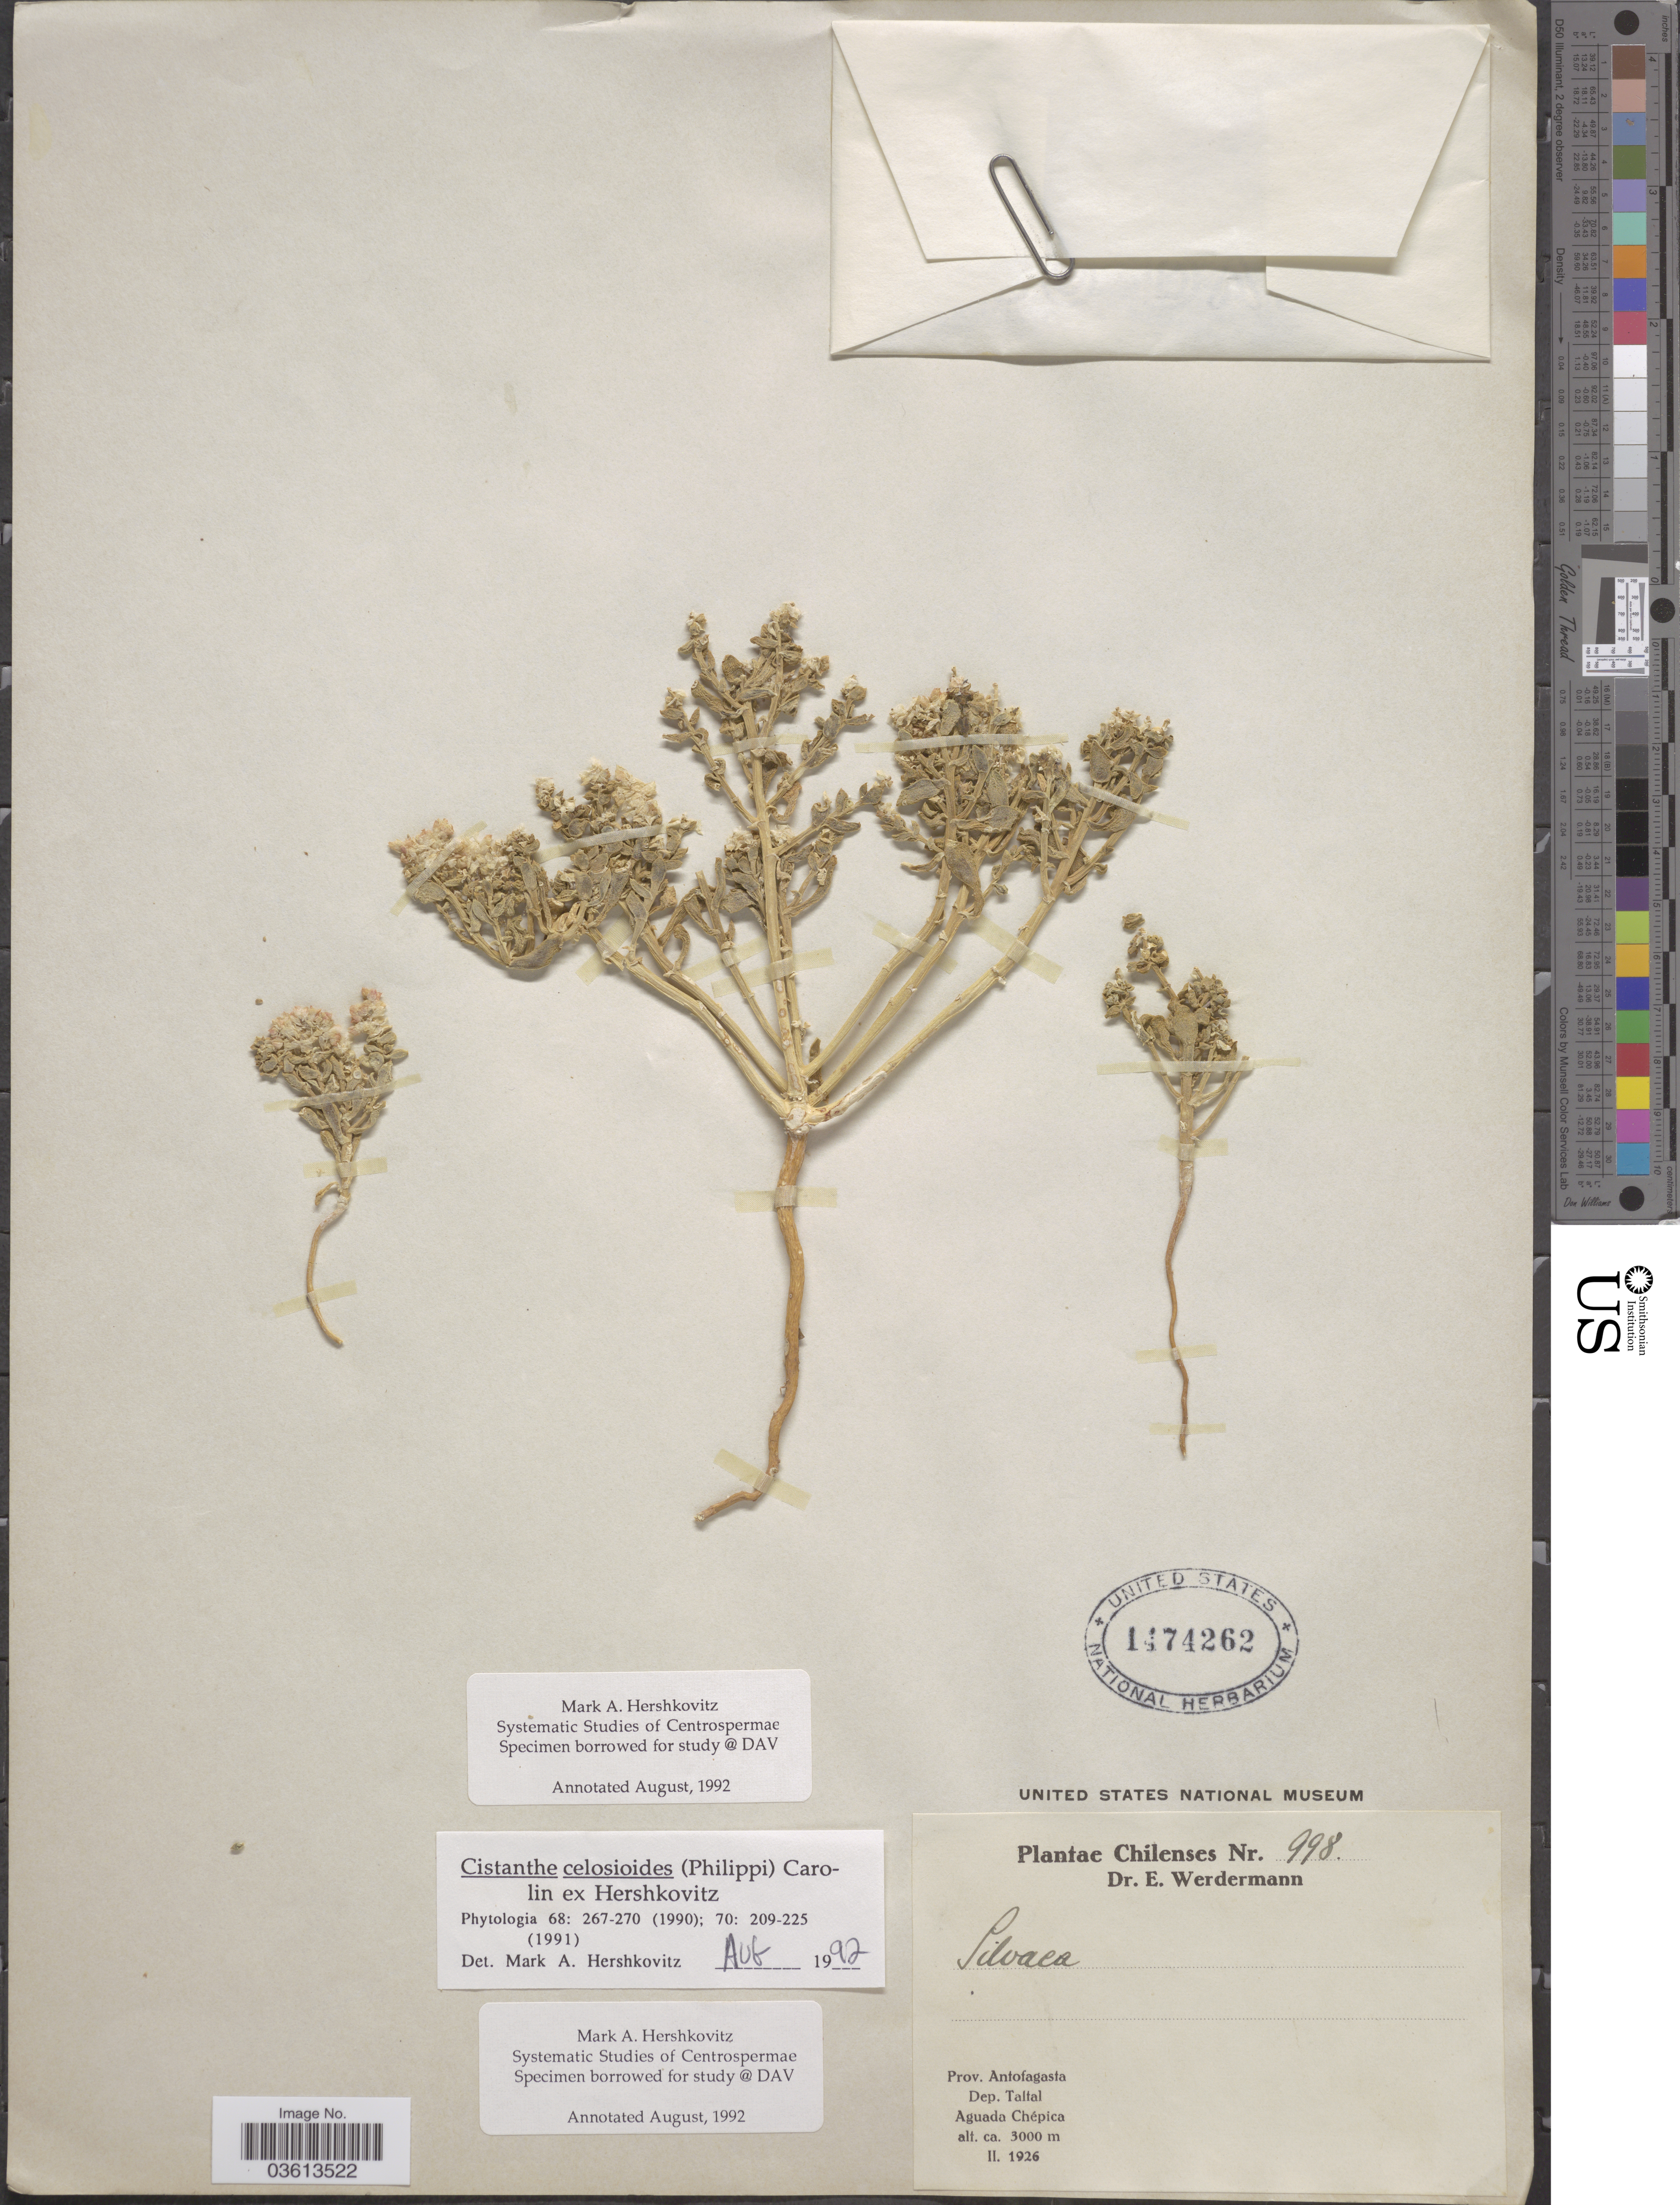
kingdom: Plantae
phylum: Tracheophyta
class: Magnoliopsida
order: Caryophyllales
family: Montiaceae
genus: Philippiamra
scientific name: Philippiamra celosioides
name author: (Phil.) Kuntze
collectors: E. Wedermann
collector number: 998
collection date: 1926-02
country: Chile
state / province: Antofagasta (II)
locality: Prov. Antofagasta. Dep. Taltal. Aguada Chépica.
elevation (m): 3000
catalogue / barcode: US 1474262